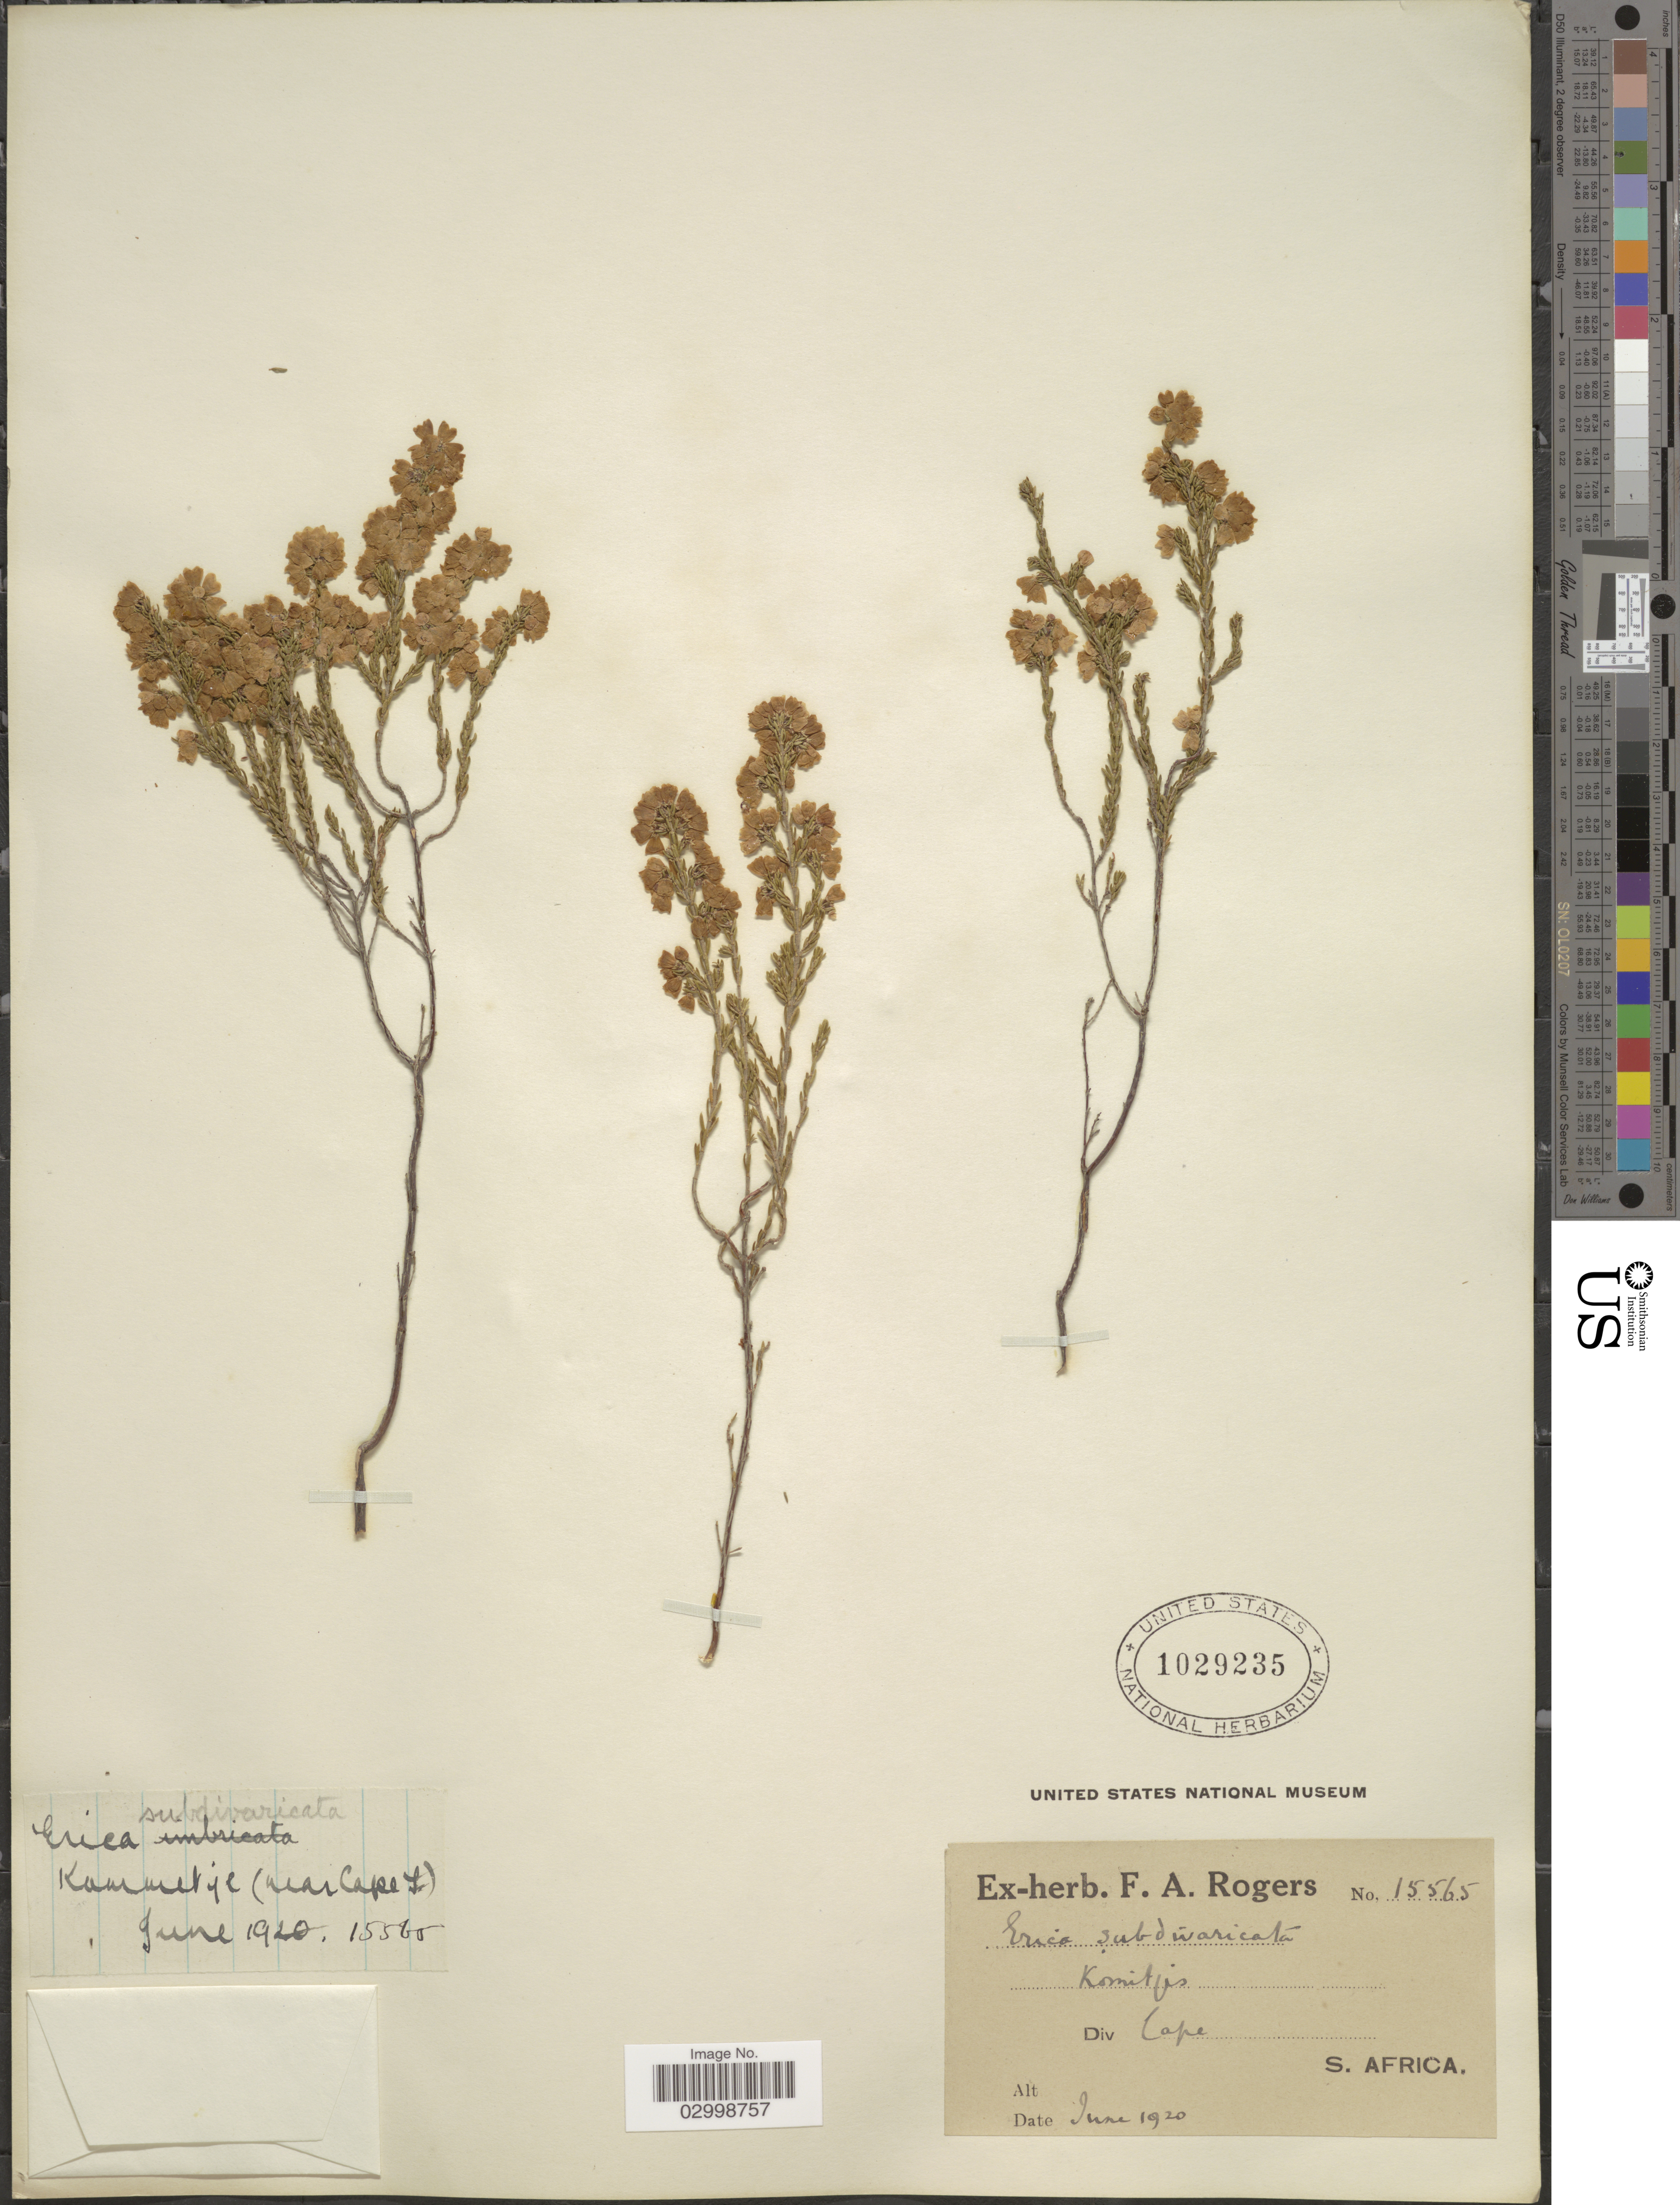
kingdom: Plantae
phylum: Tracheophyta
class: Magnoliopsida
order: Ericales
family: Ericaceae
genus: Erica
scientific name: Erica subdivaricata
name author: P.J. Bergius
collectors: ex herb. F. A. Rogers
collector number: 15565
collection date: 1920-06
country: South Africa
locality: Kommetje (Near Cape [illegible text]) Div. Cape.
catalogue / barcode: US 1029235